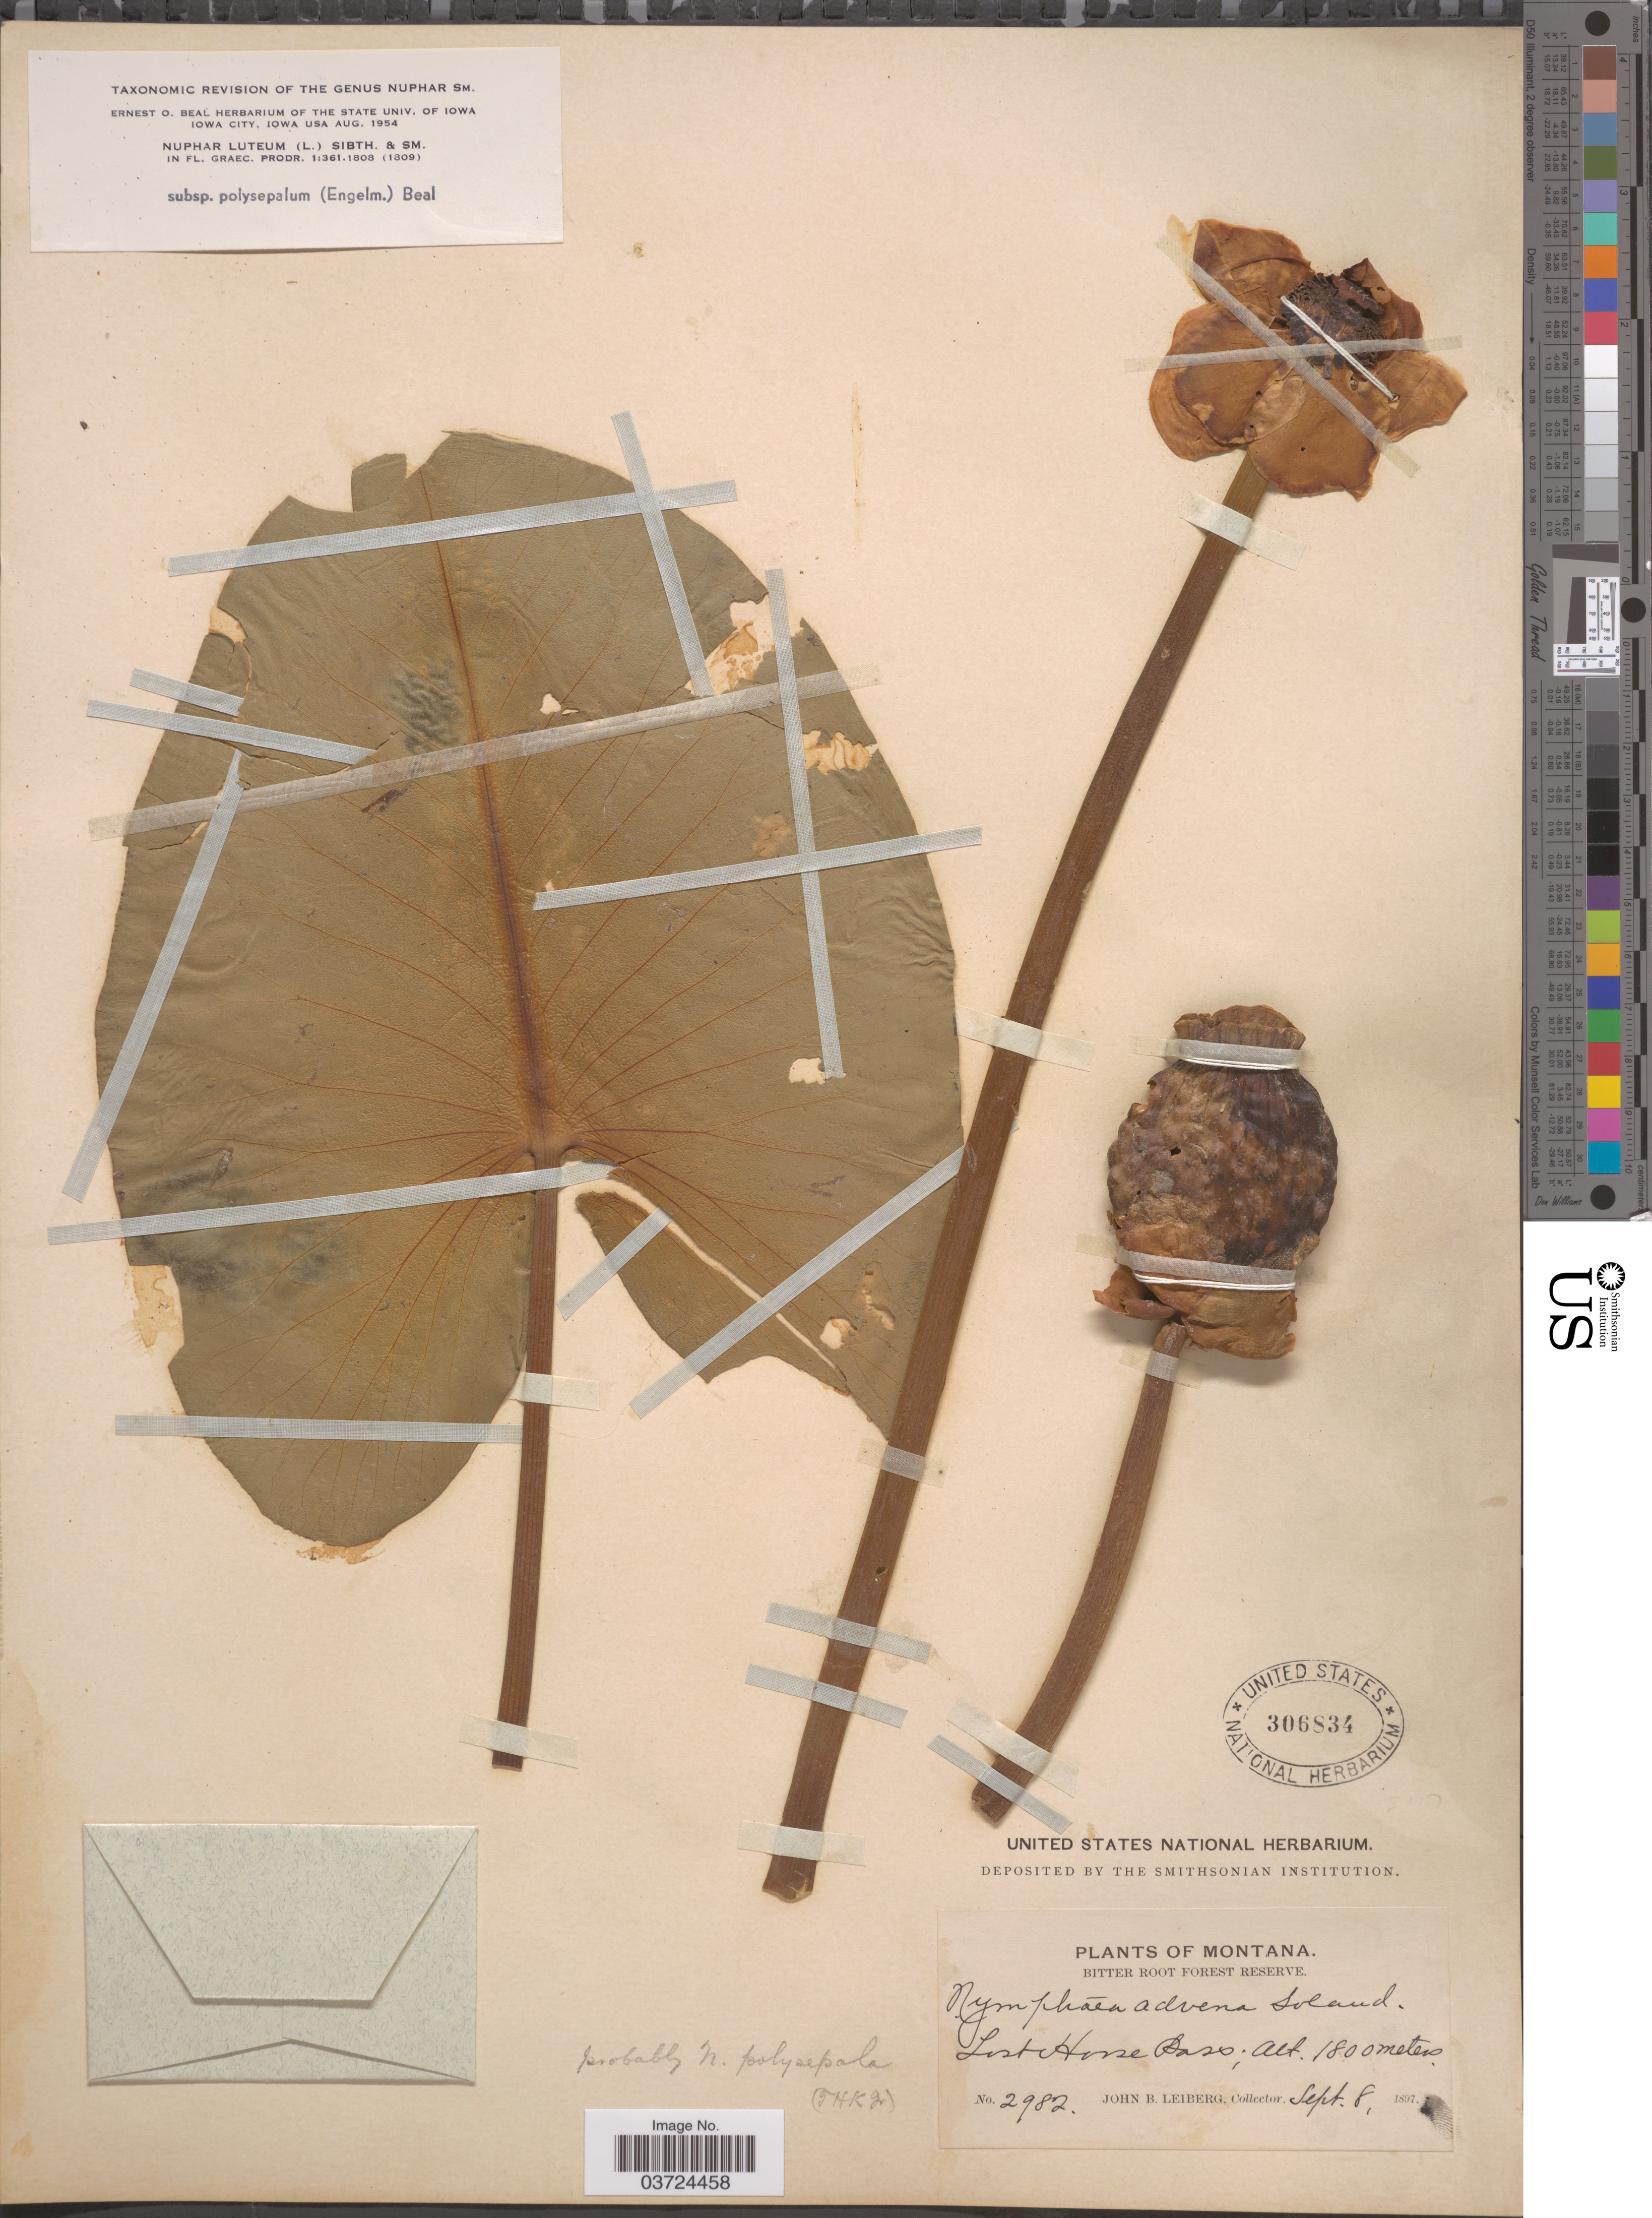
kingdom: Plantae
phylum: Tracheophyta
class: Magnoliopsida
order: Nymphaeales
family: Nymphaeaceae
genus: Nuphar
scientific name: Nuphar polysepala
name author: Englem.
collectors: J. B. Leiberg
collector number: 2982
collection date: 1897-09-08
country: United States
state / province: Montana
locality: Bitter Root Forest Reserve. Lost Horse Pass.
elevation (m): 1800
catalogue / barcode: US 306834